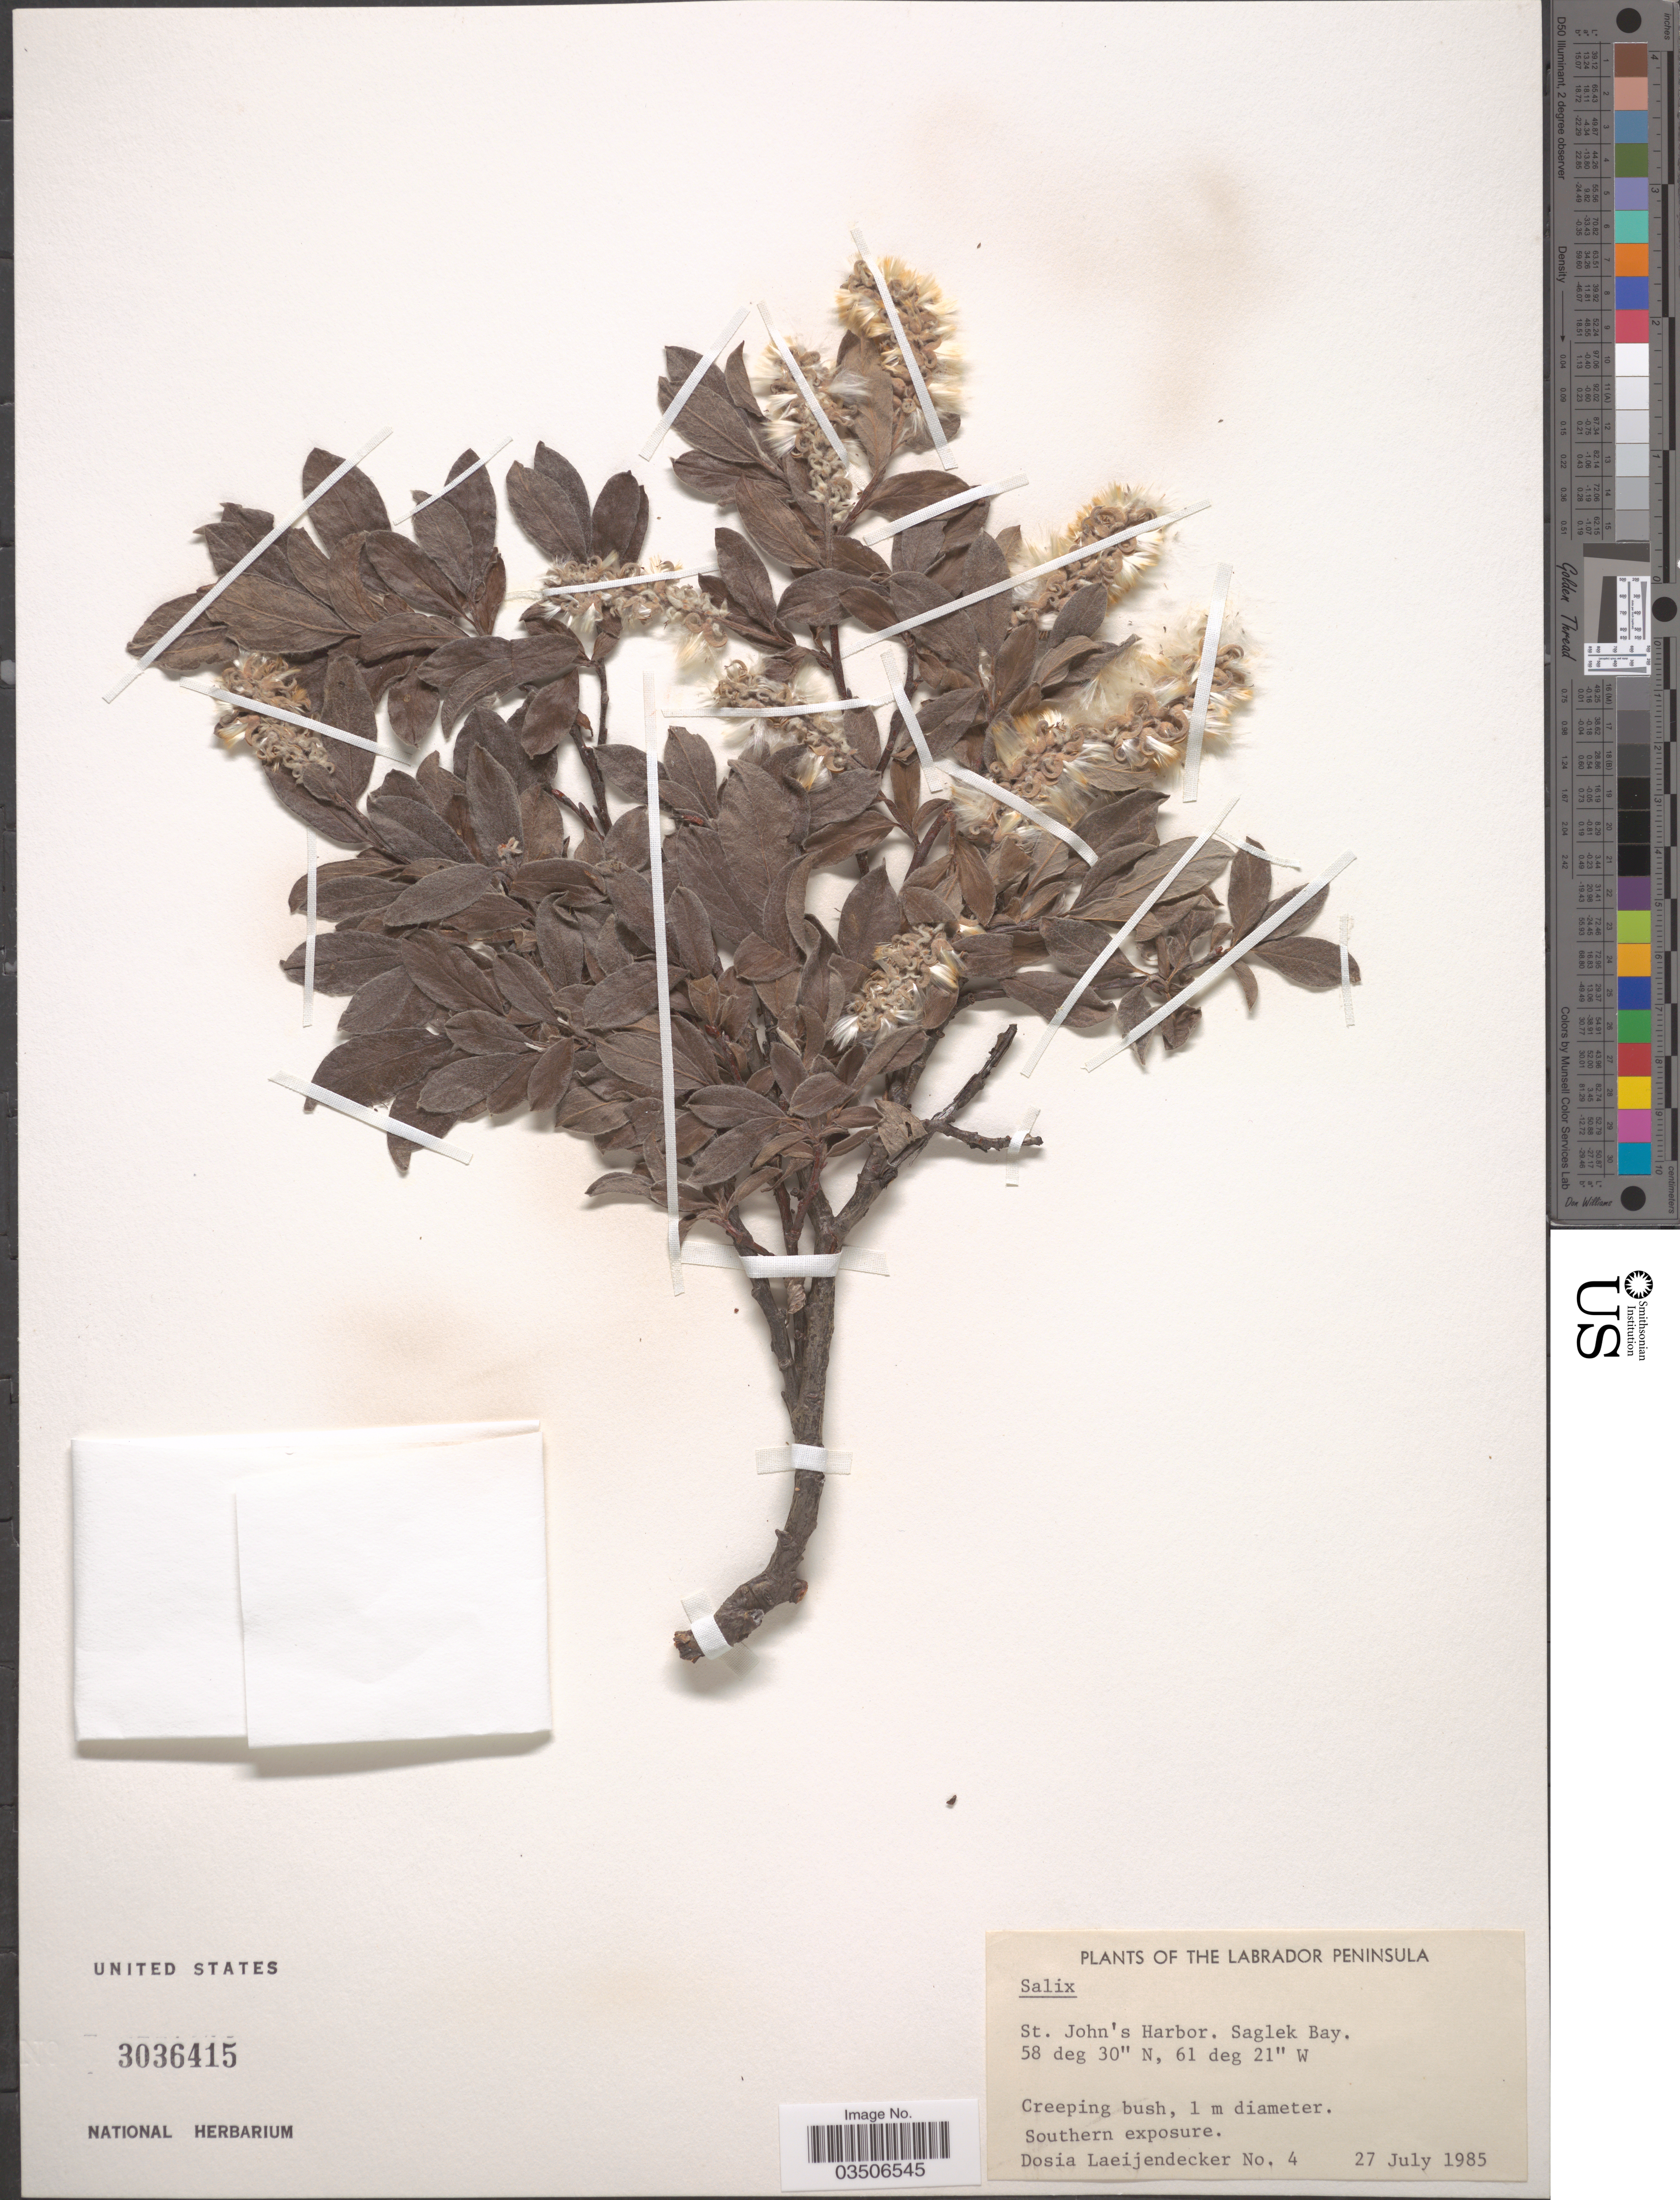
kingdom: Plantae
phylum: Tracheophyta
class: Magnoliopsida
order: Malpighiales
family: Salicaceae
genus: Salix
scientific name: Salix cordata x S. sericea Marshall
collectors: D. Laeijendecker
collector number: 4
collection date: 1985-07-27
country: Canada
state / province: Newfoundland and Labrador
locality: Labrador Peninsula. St. John's Harbor. Saglek Bay.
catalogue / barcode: US 3036415